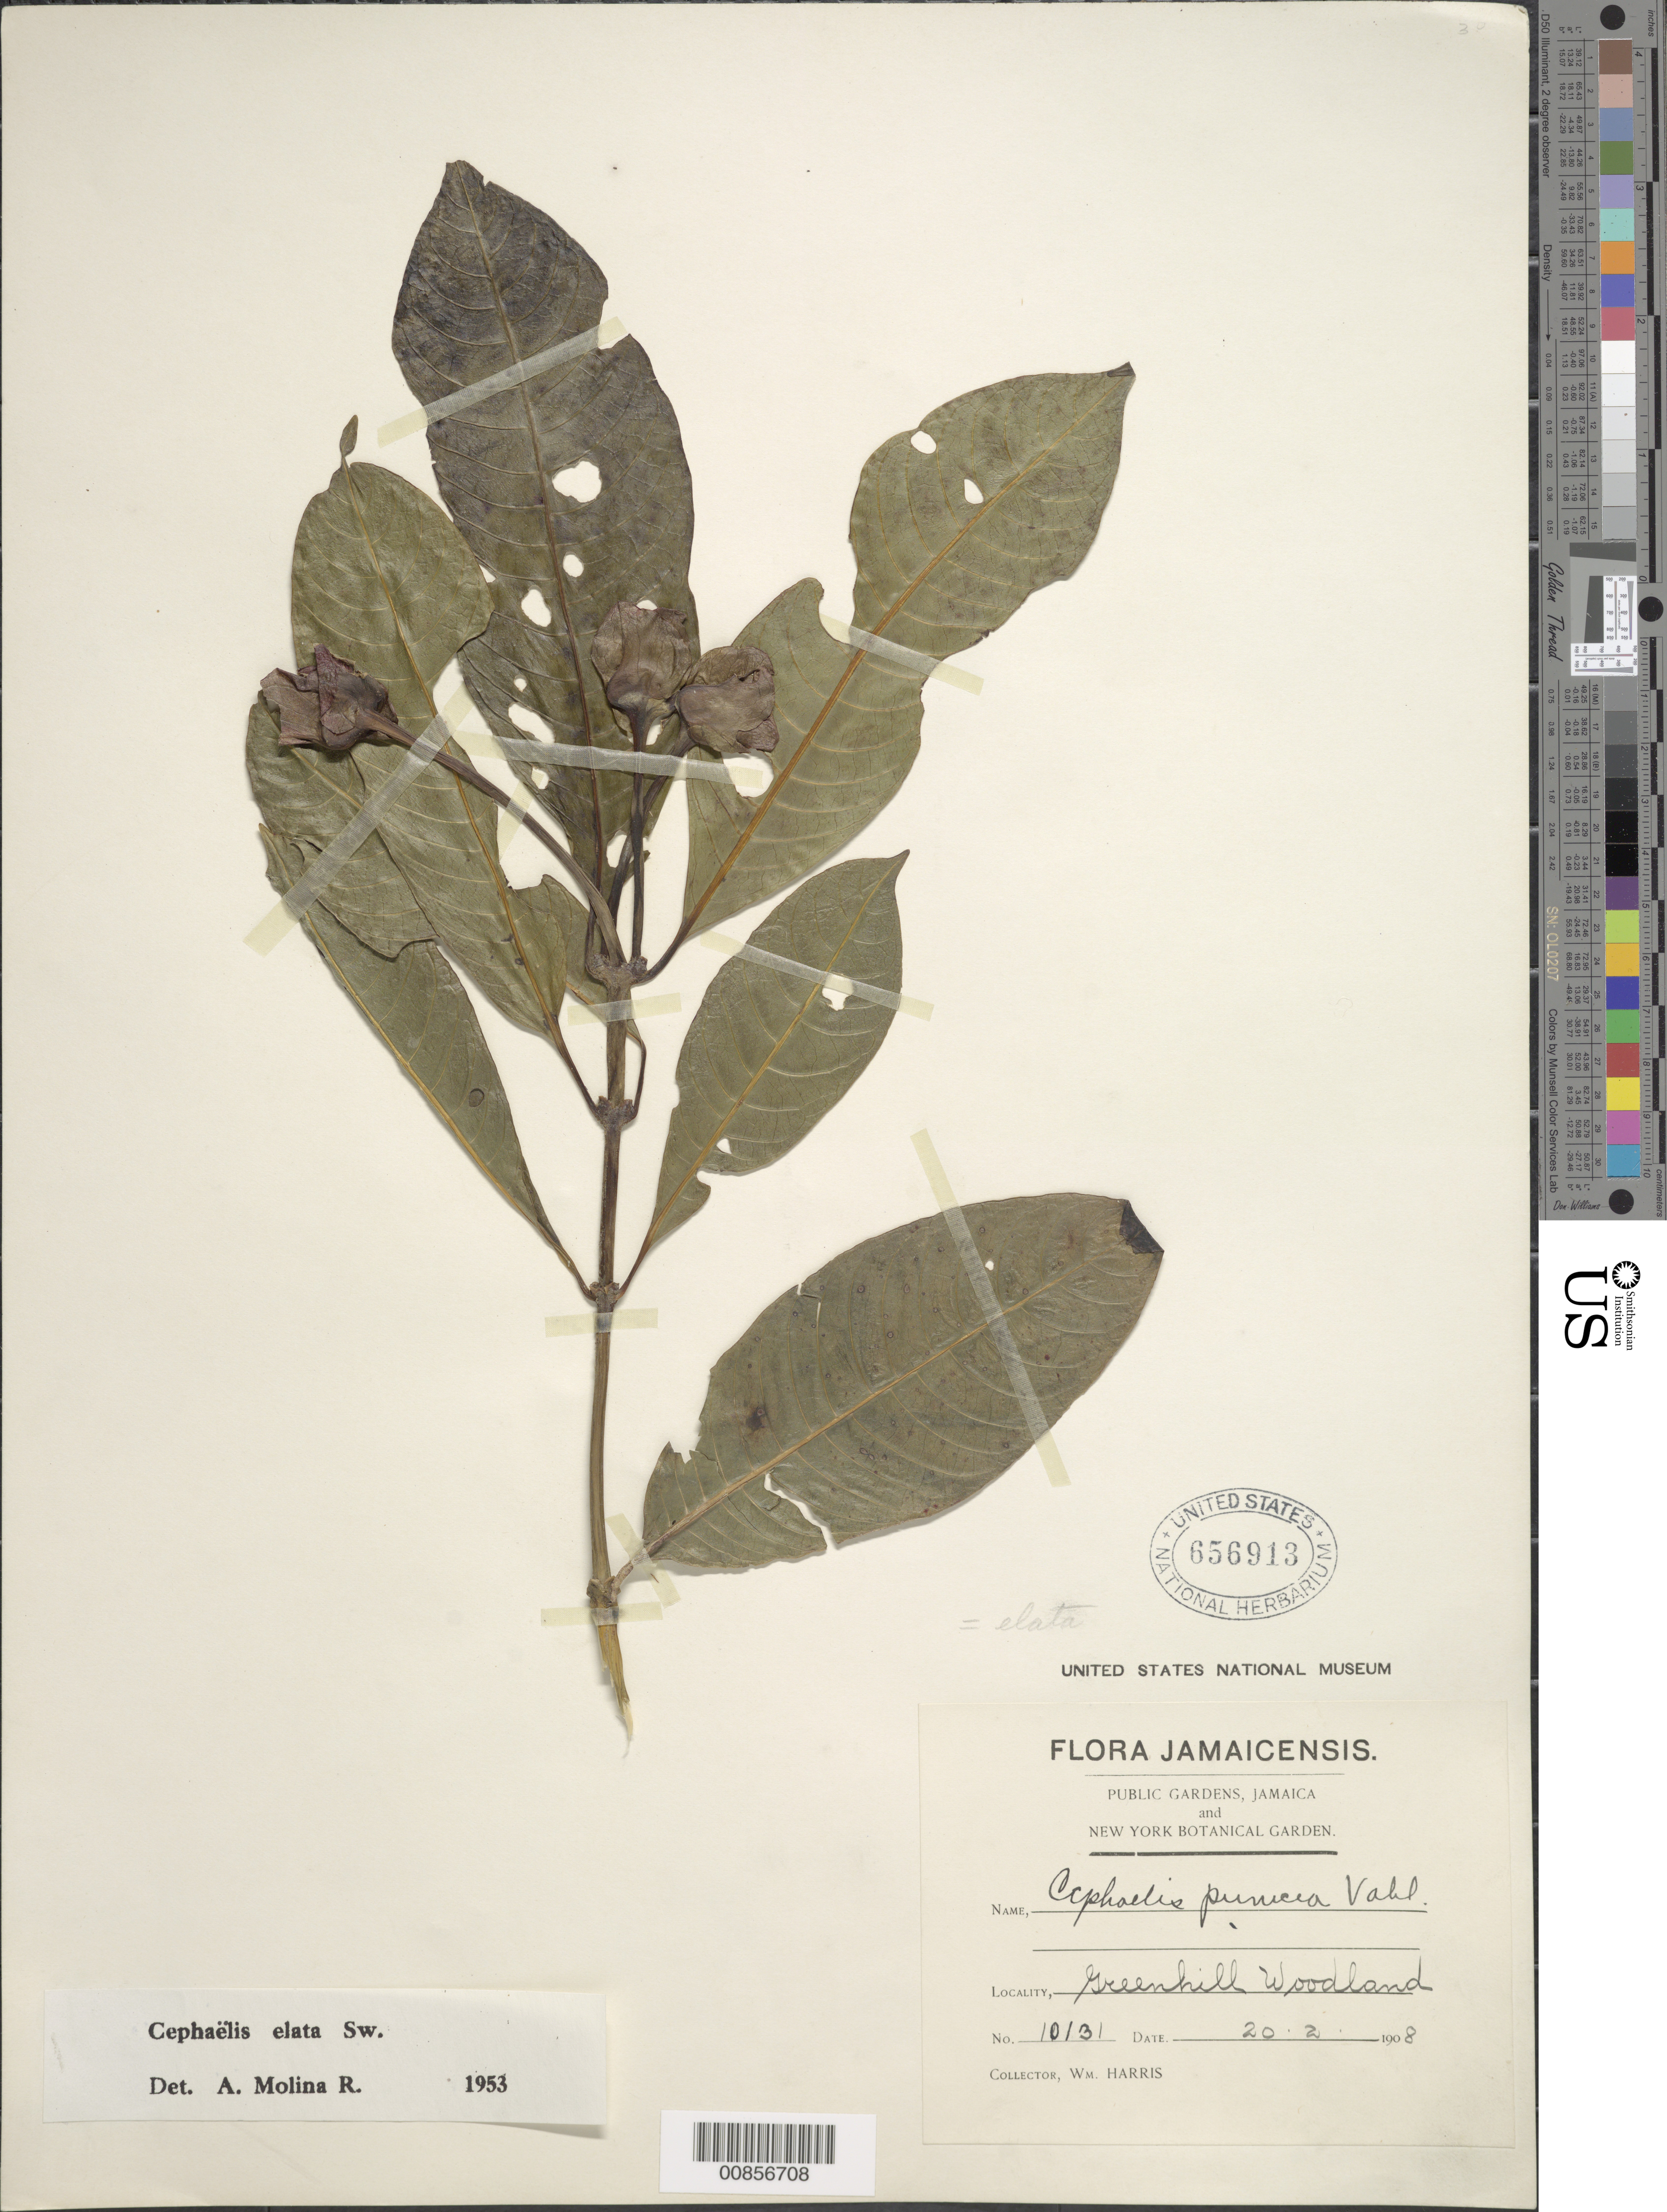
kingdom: Plantae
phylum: Tracheophyta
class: Magnoliopsida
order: Gentianales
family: Rubiaceae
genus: Psychotria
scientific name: Psychotria elata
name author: (Sw.) Hammel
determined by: Molina R., A.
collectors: W. H. Harris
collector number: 10131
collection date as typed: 20 Feb 1905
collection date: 1905-02-20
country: Jamaica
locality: Greenhill Woodland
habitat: Woods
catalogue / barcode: US 656913